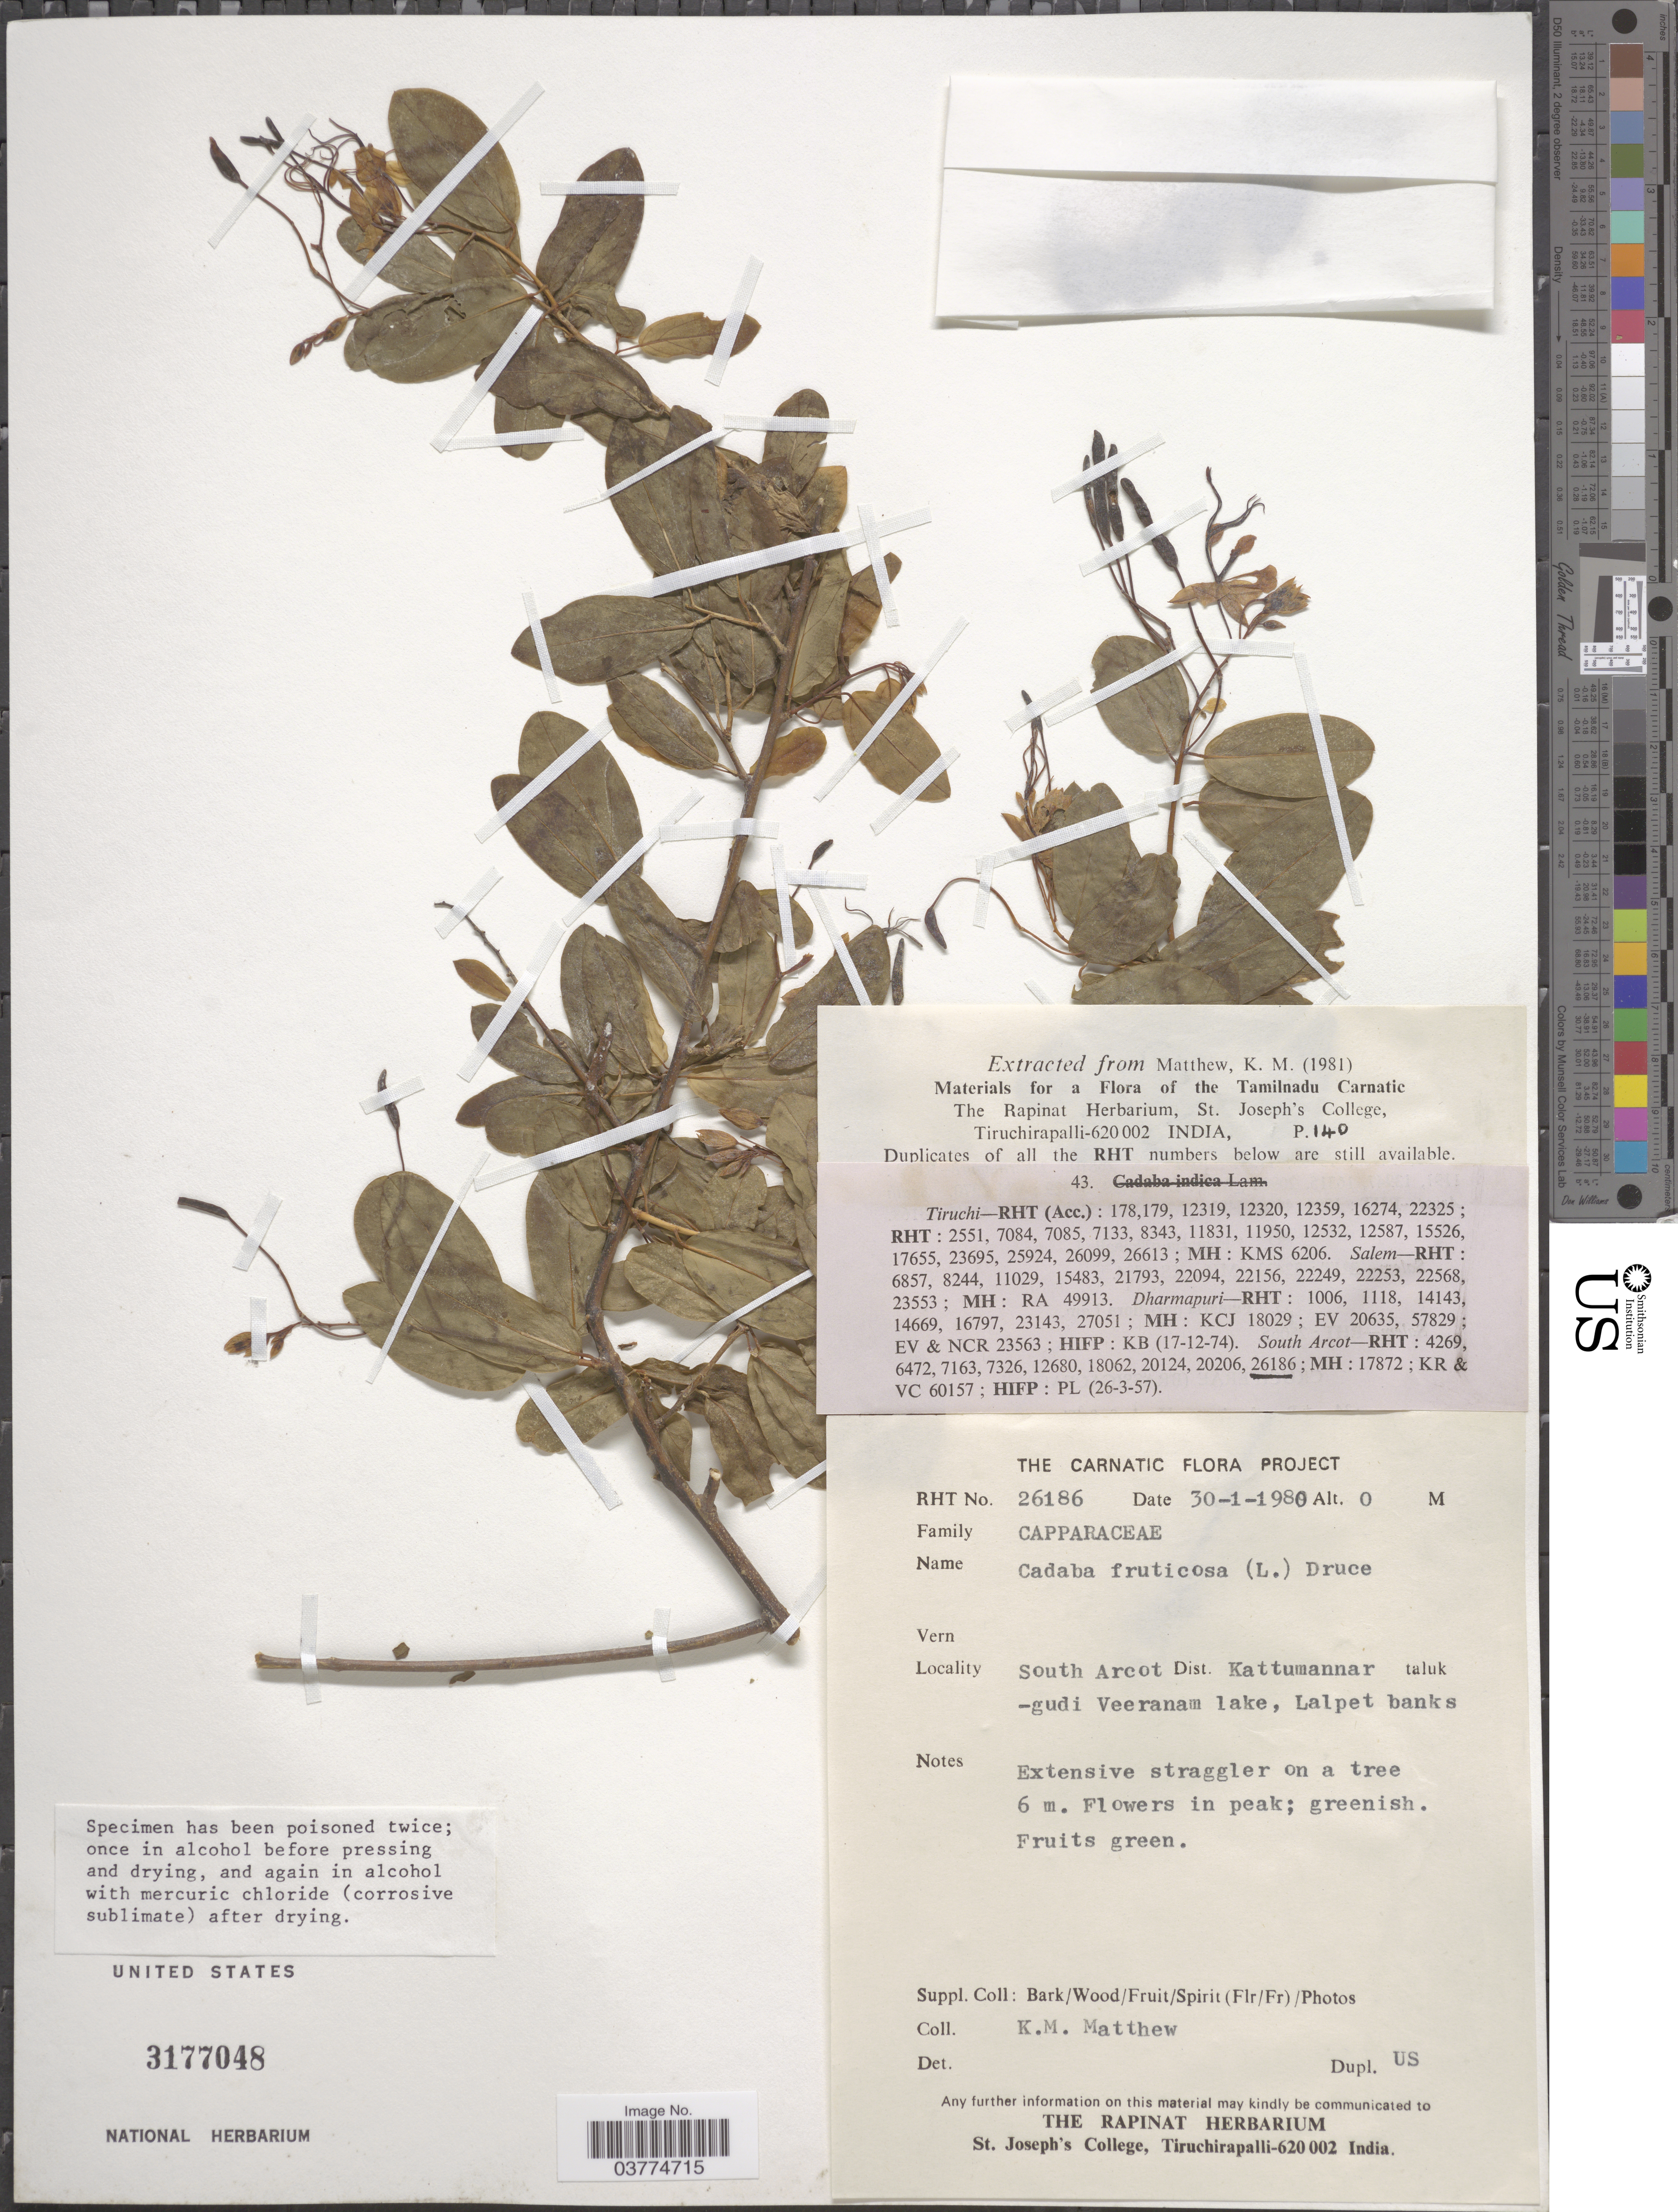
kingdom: Plantae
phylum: Tracheophyta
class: Magnoliopsida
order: Brassicales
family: Capparaceae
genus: Cadaba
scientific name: Cadaba fruticosa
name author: (L.) Druce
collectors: K. M. Matthew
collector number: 26186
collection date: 1980-01-30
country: India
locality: South Arcot. Dist. Kattumannar taluk - gudi Veeranam lake, Lalpet banks.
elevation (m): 0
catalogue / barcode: US 3177048